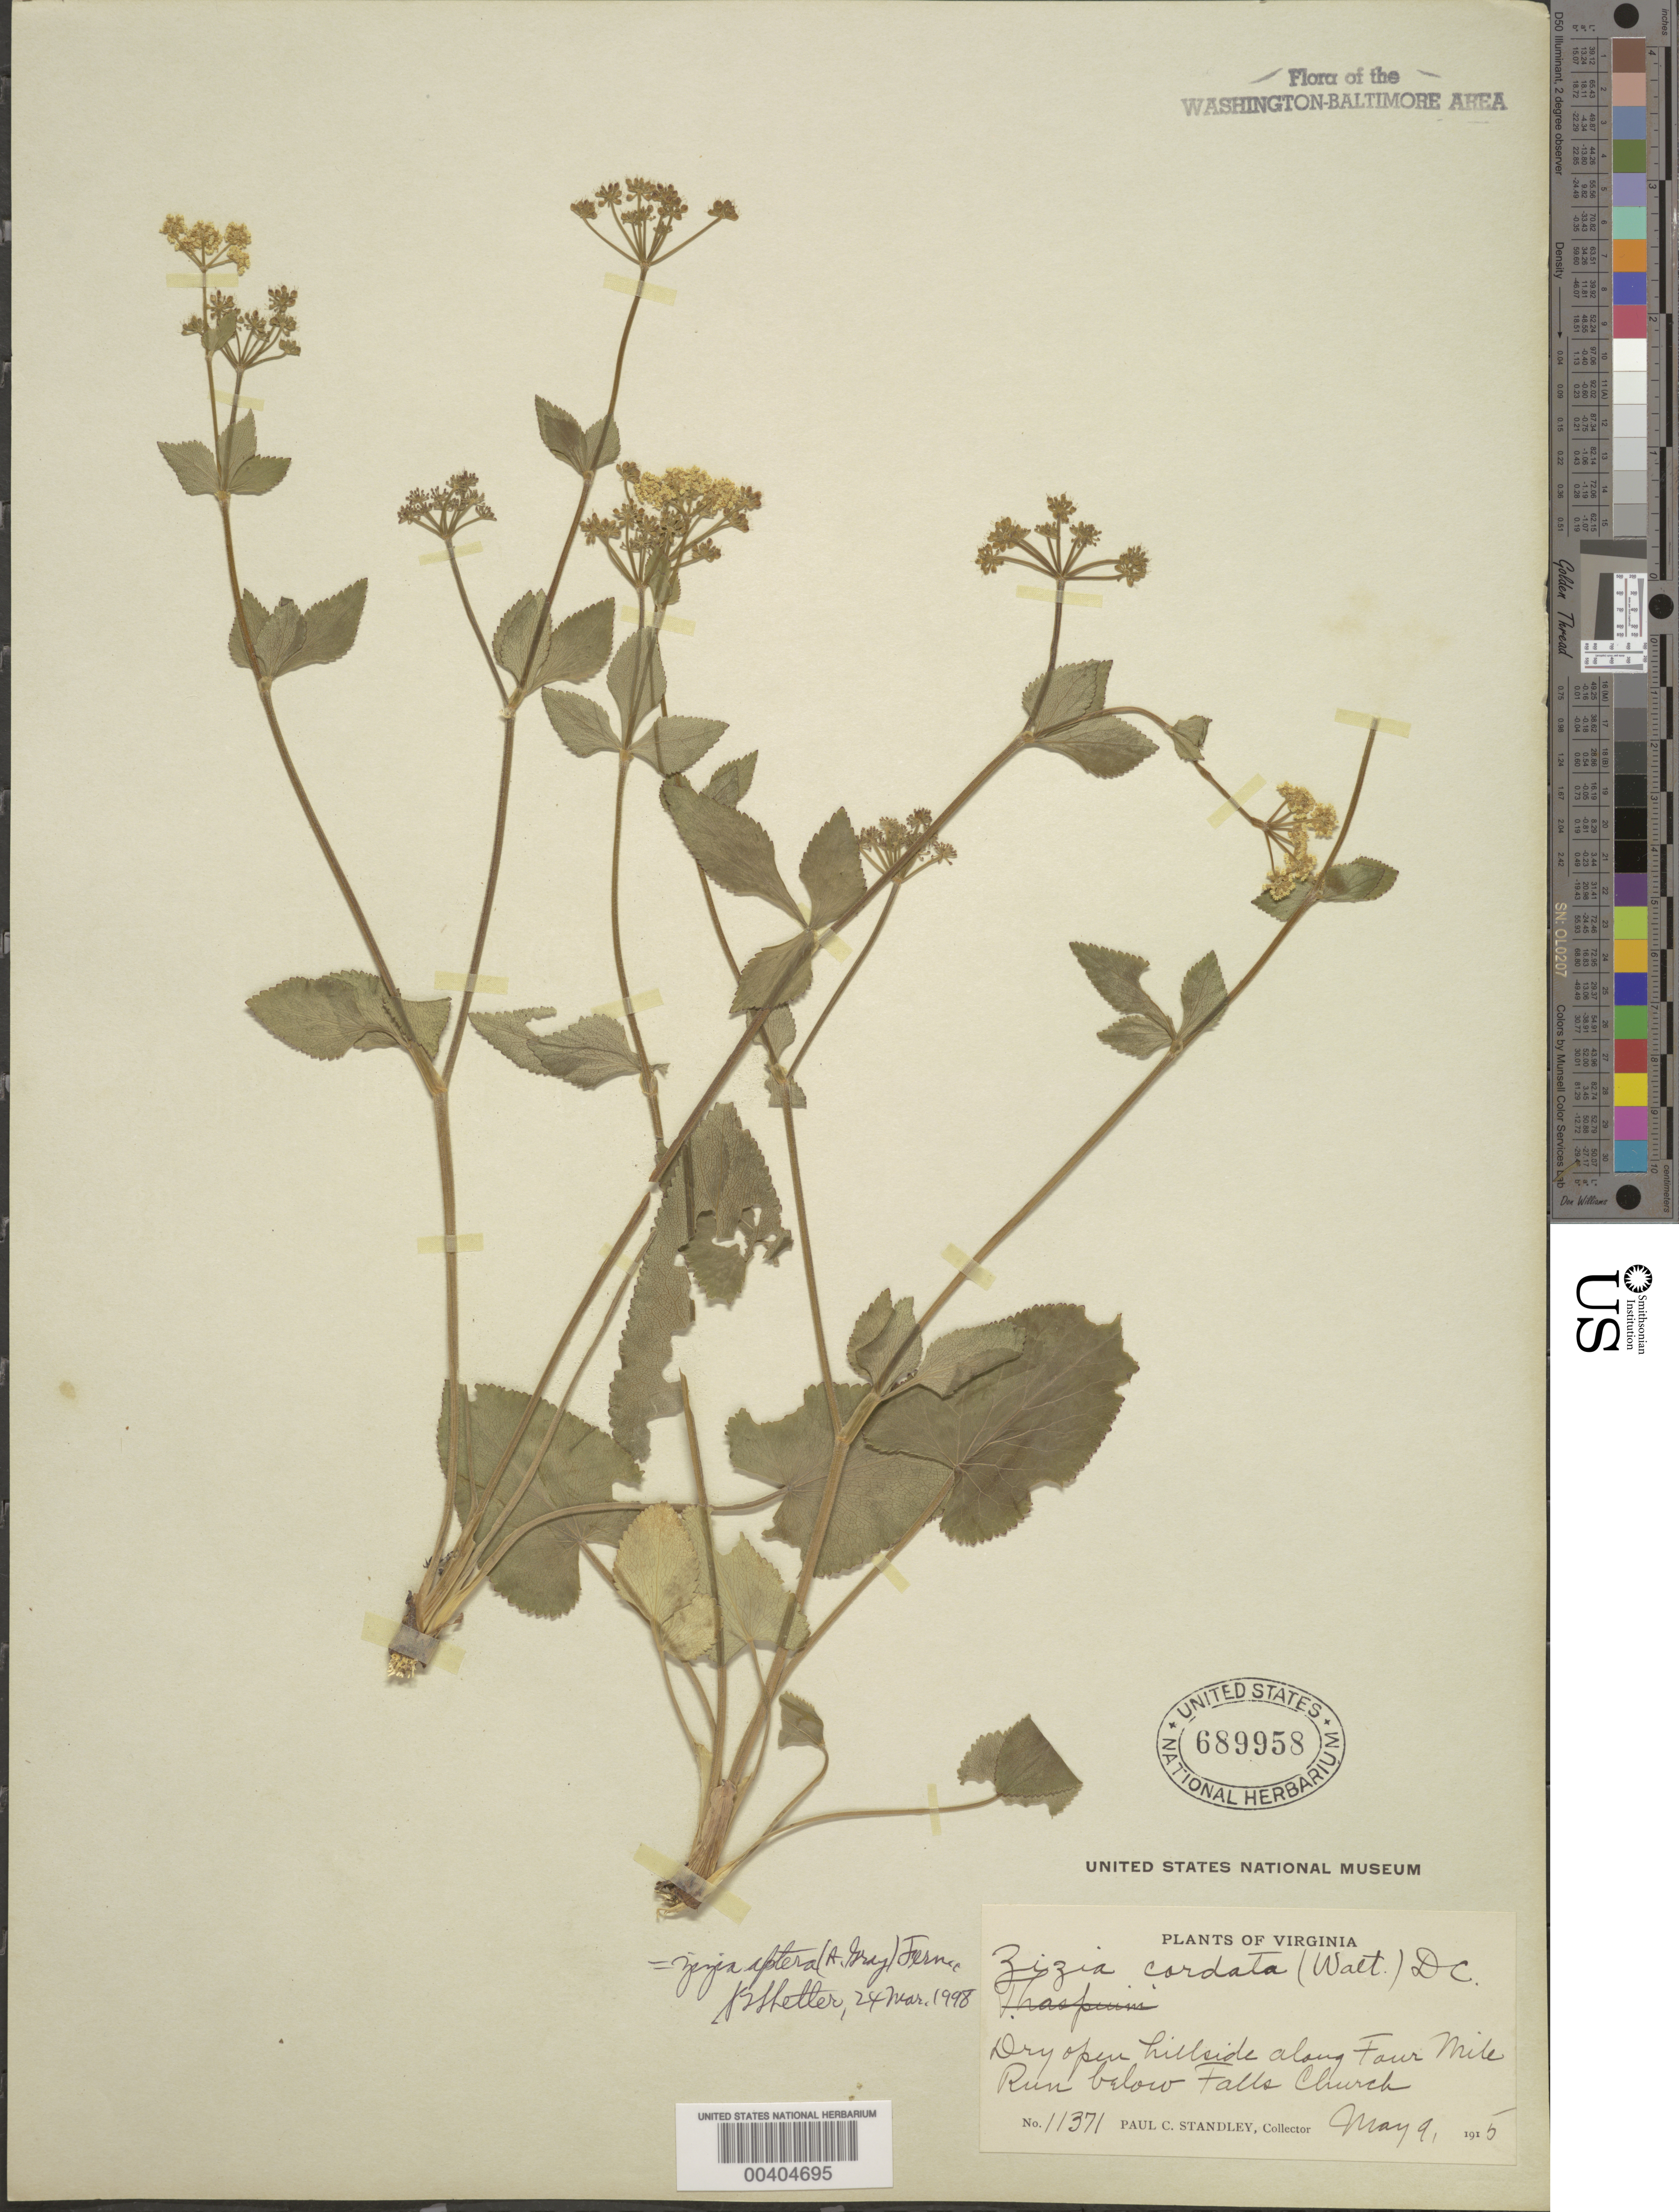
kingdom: Plantae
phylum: Tracheophyta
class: Magnoliopsida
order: Apiales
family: Apiaceae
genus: Zizia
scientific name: Zizia aptera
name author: (A. Gray) Fernald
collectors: P. C. Standley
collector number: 11371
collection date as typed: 09 May 1915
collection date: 1915-05-09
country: United States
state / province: Virginia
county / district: Arlington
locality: Four Mile Run, below Falls Church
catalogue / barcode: US 689958